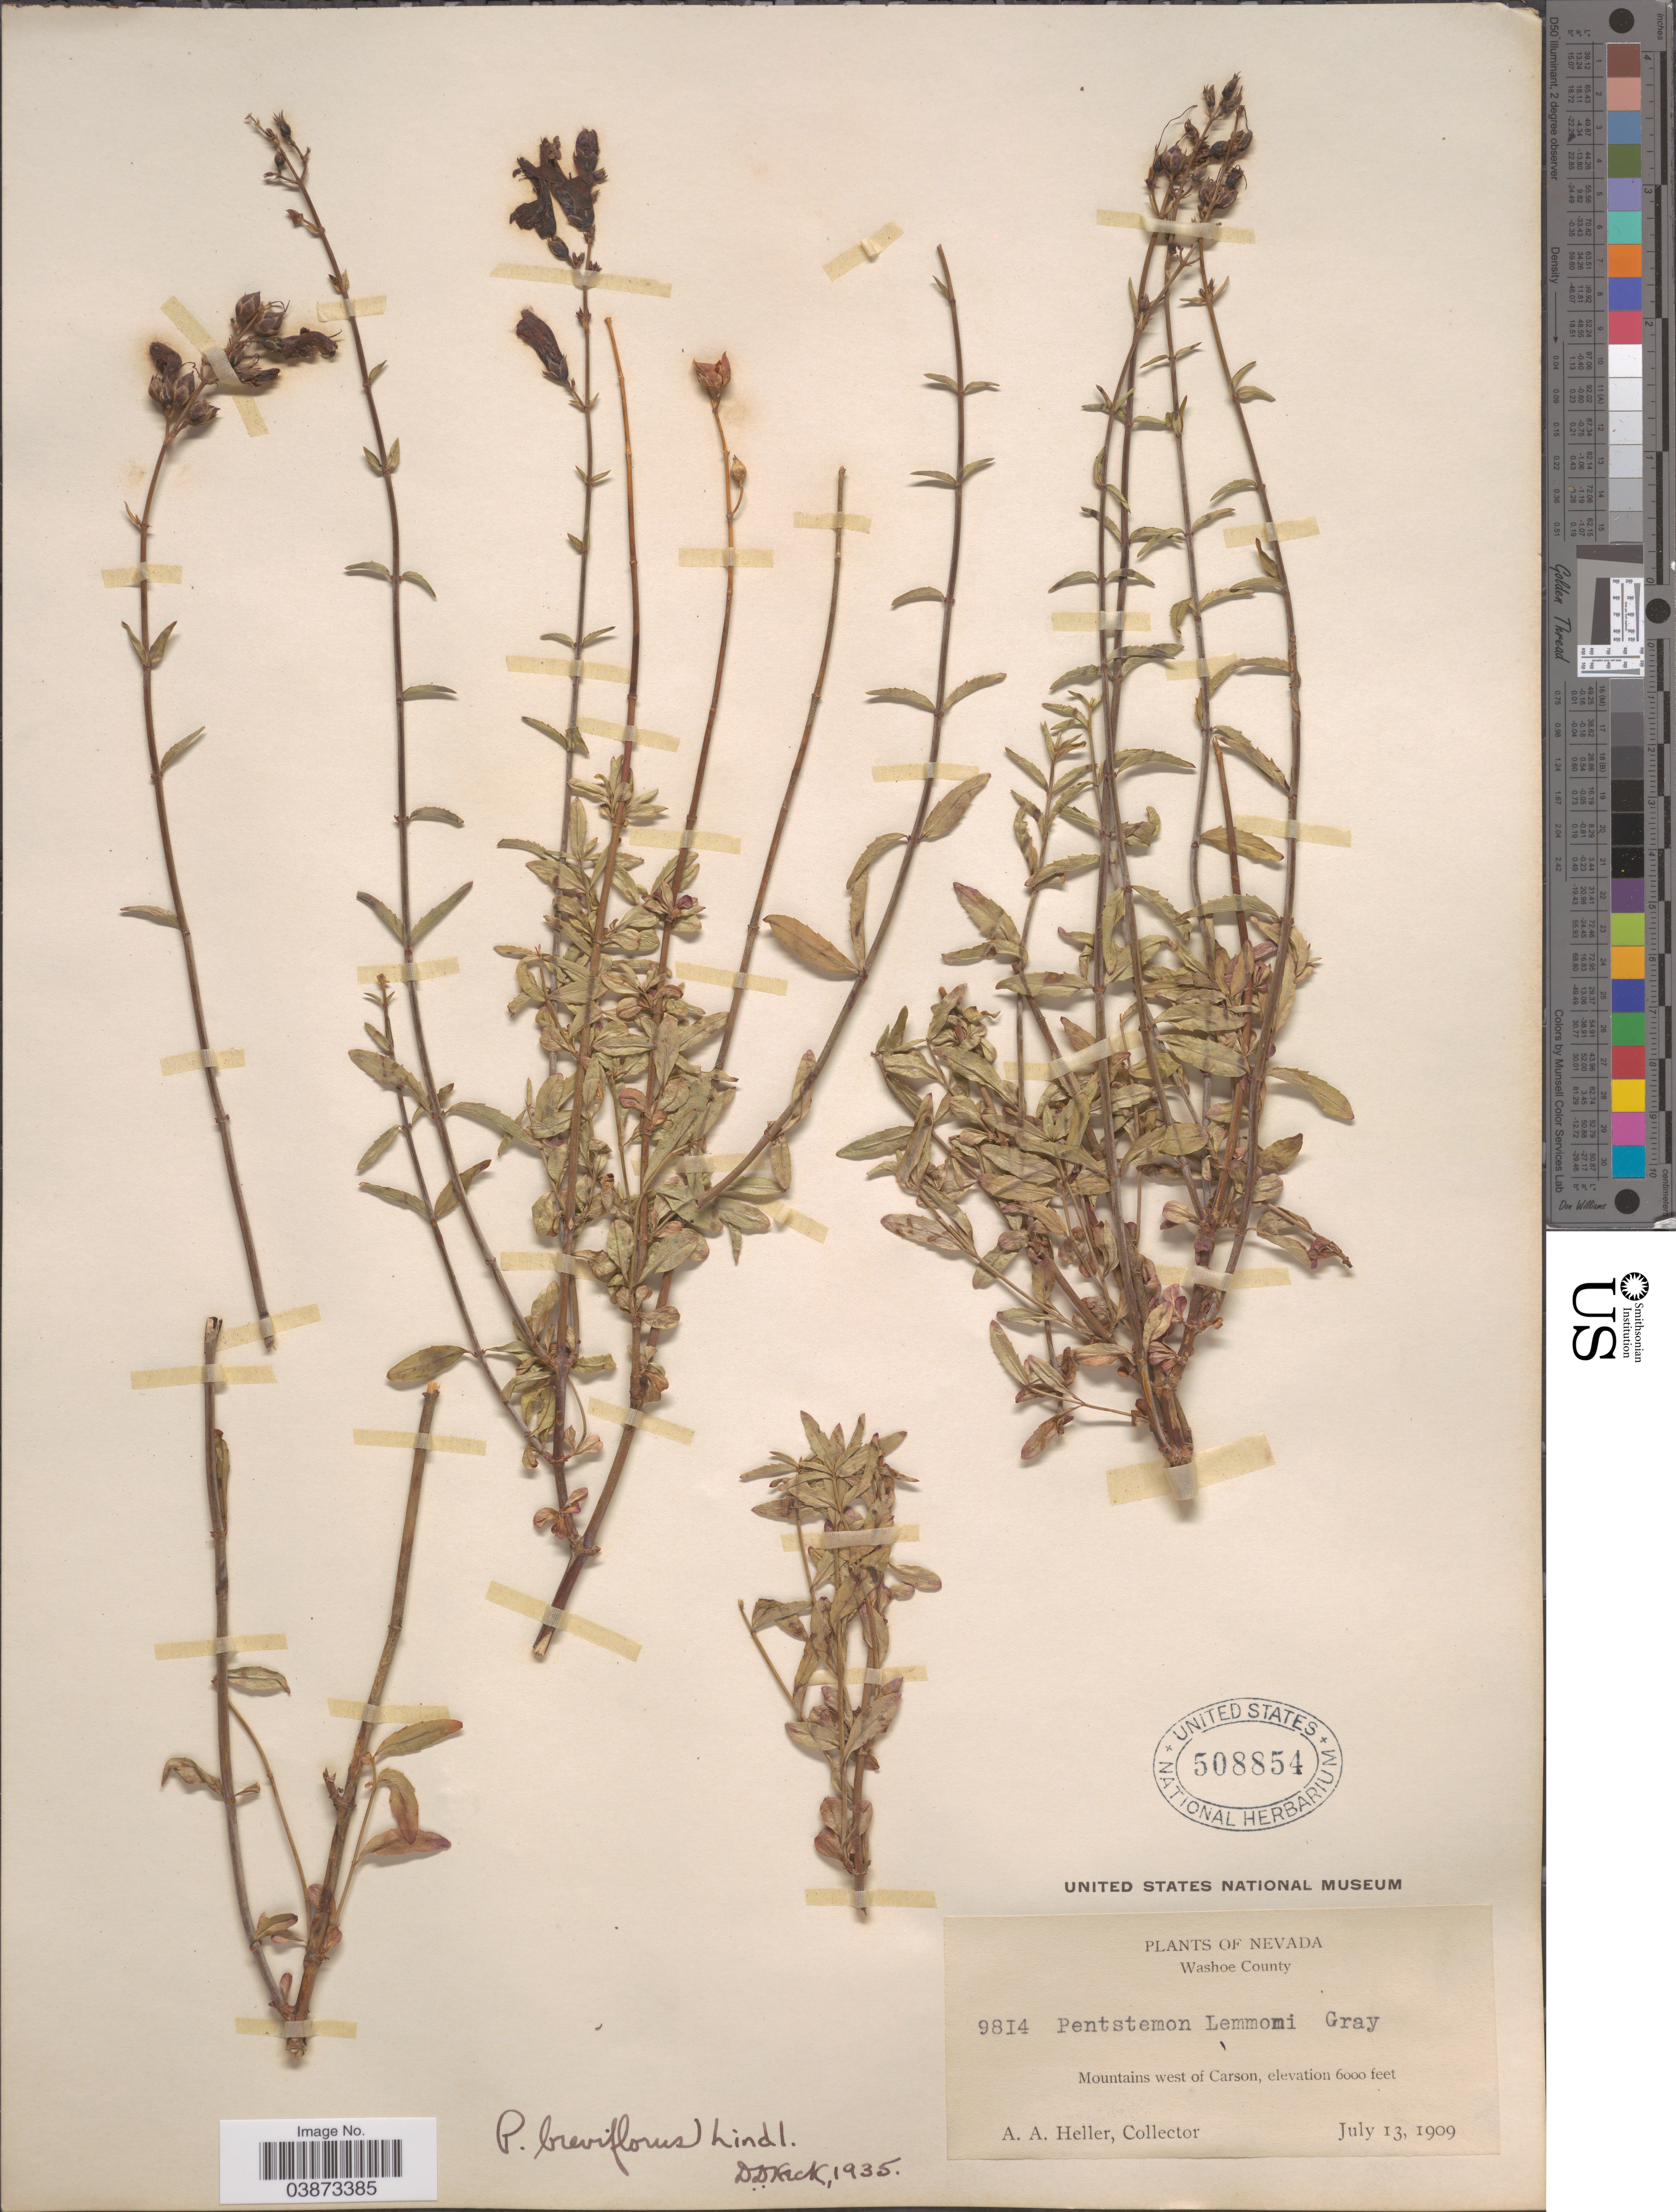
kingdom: Plantae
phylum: Tracheophyta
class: Magnoliopsida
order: Lamiales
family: Plantaginaceae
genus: Penstemon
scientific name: Penstemon breviflorus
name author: Lindl.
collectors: A. A. Heller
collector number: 9814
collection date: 1909-07-13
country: United States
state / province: Nevada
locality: Washoe County. Mountains west of Carson.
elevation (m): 1829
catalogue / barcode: US 508854